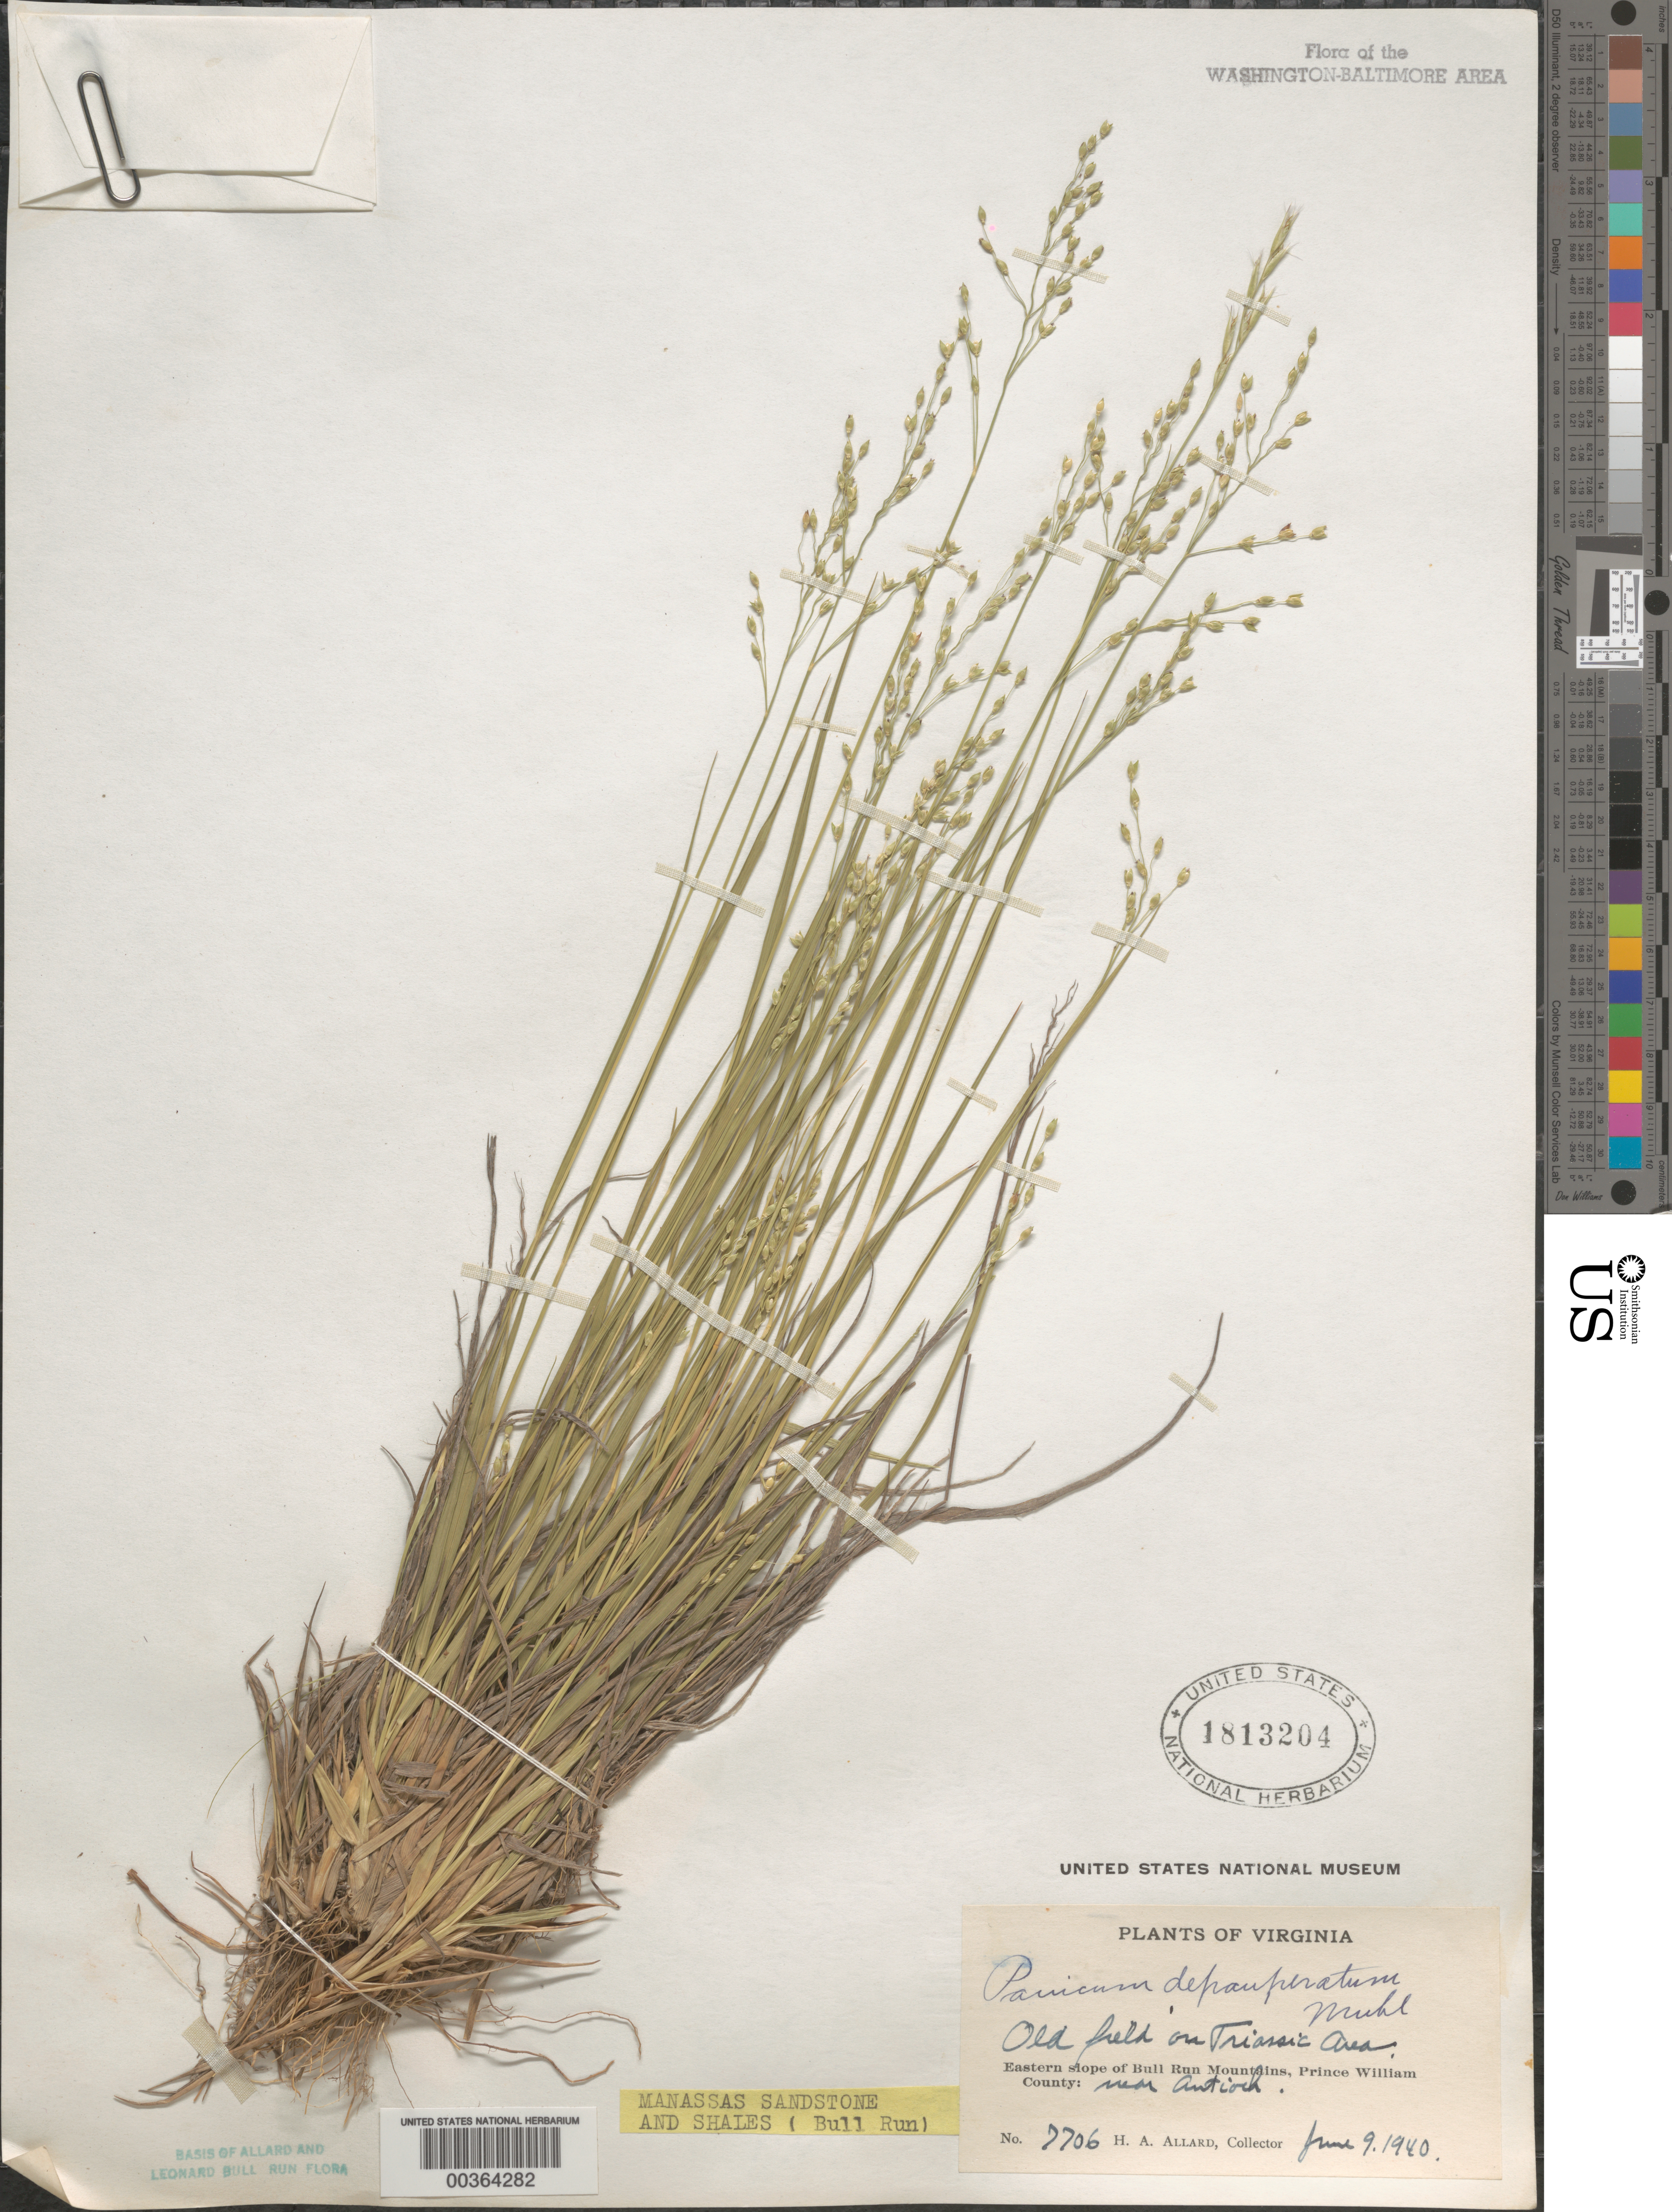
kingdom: Plantae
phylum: Tracheophyta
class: Liliopsida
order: Poales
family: Poaceae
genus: Dichanthelium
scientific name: Dichanthelium depauperatum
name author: (Muhl.) Gould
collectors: H. A. Allard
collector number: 7706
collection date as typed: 09 Jun 1940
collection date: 1940-06-09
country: United States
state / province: Virginia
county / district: Prince William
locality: Near Antioch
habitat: Old field on triassic area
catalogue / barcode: US 1813204